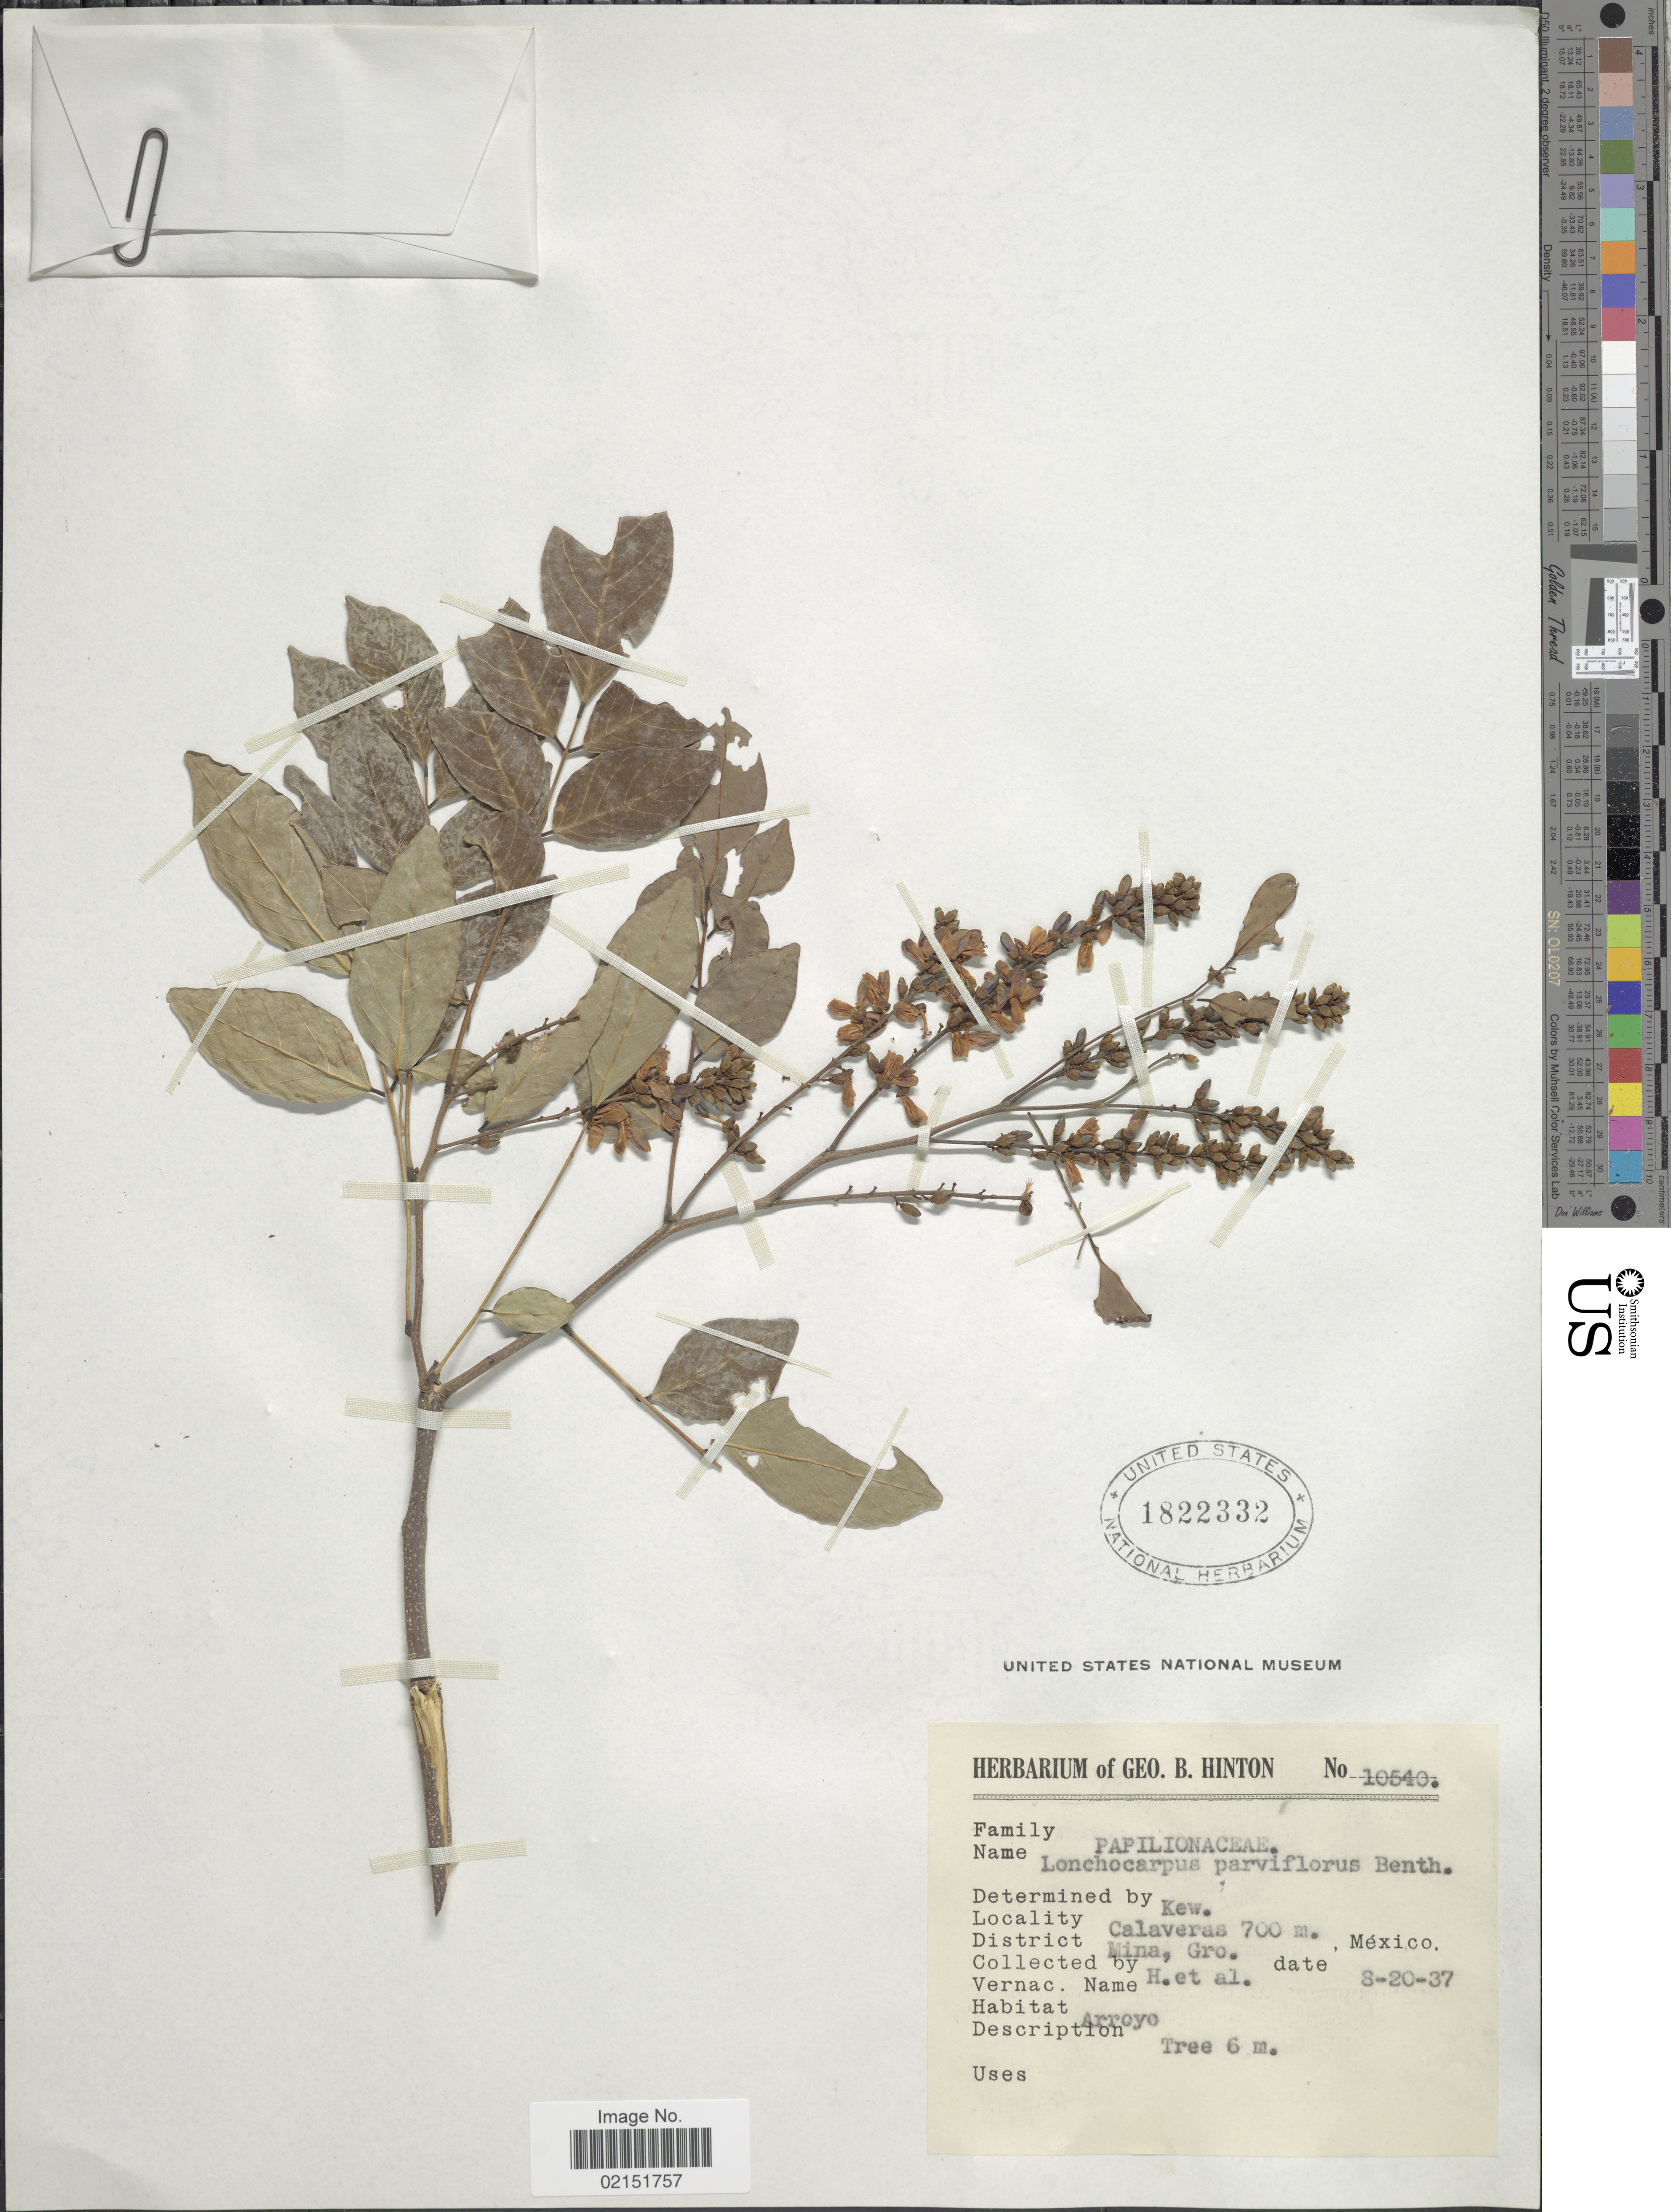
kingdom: Plantae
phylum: Tracheophyta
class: Magnoliopsida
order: Fabales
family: Fabaceae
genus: Lonchocarpus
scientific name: Lonchocarpus parviflorus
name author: Benth.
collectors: G. B. Hinton & et al.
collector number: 10540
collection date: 1937-08-20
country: Mexico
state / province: Guerrero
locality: Calaveras, District Mina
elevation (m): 700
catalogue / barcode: US 1822332